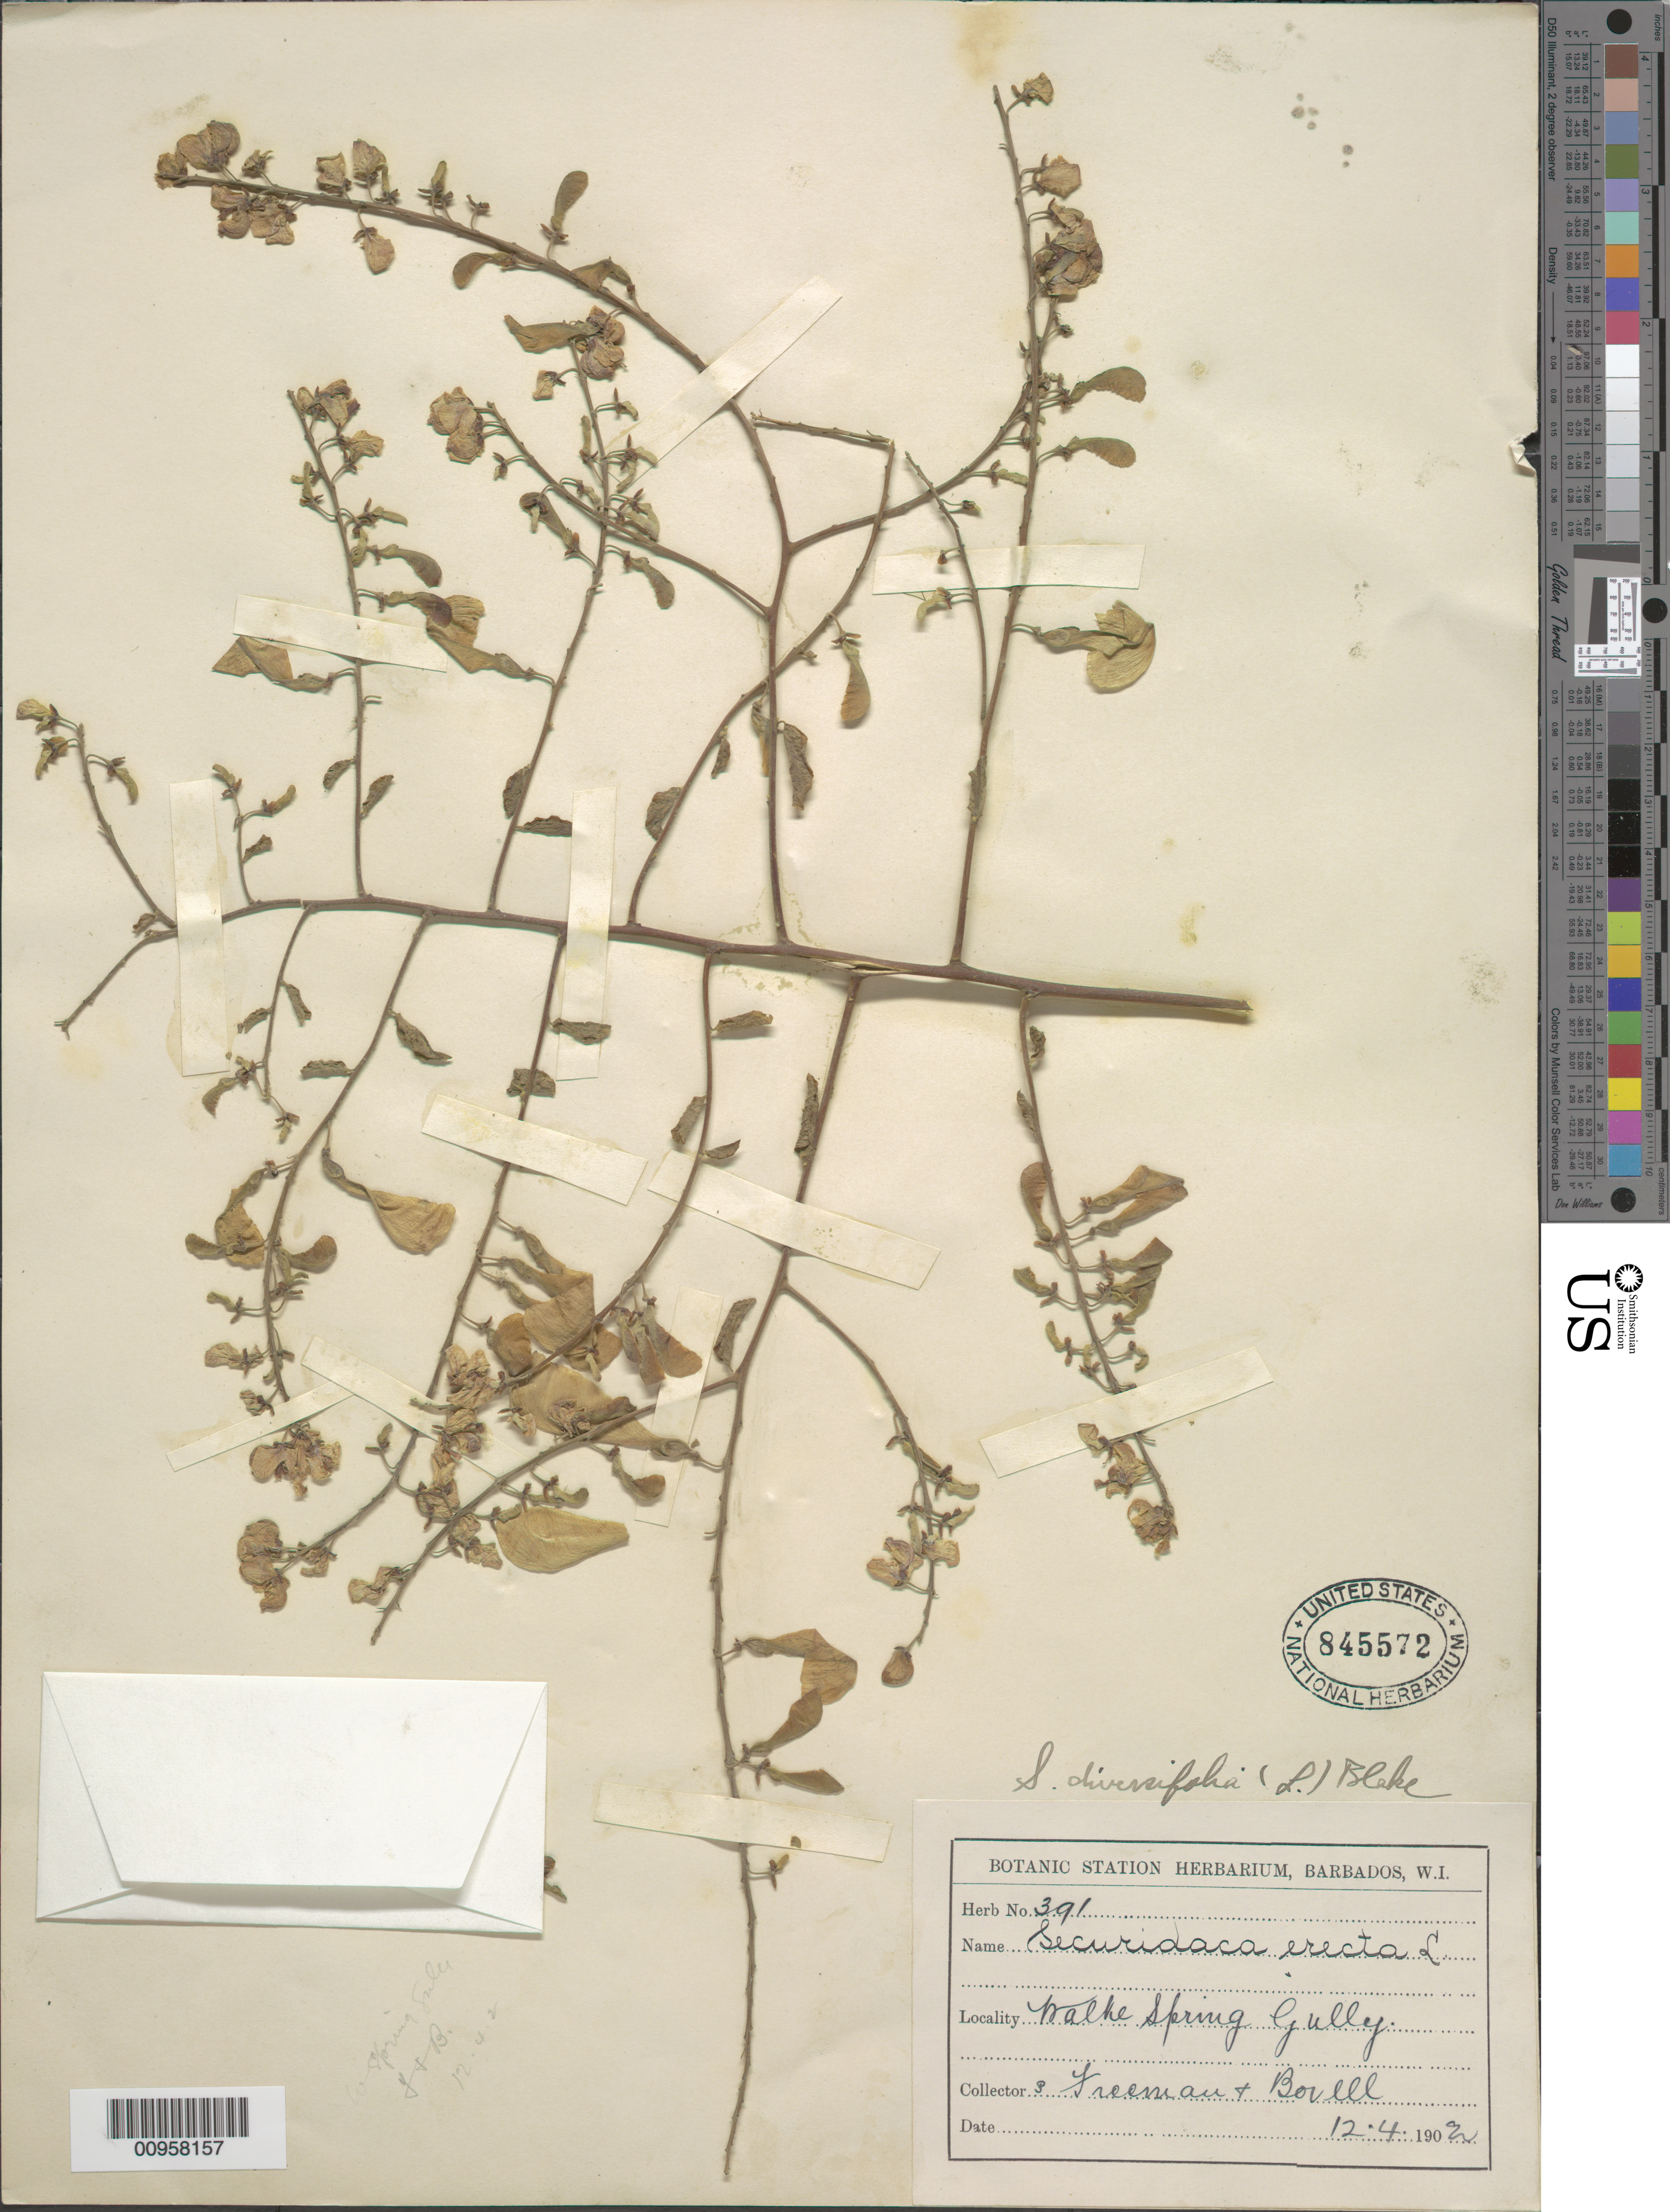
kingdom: Plantae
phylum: Tracheophyta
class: Magnoliopsida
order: Fabales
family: Polygalaceae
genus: Securidaca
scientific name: Securidaca diversifolia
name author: (L.) S.F. Blake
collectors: -. Freeman & -. Bovell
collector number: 391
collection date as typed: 12 Apr 1902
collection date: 1902-04-12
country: Barbados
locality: North Spring Gully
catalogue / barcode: US 845572